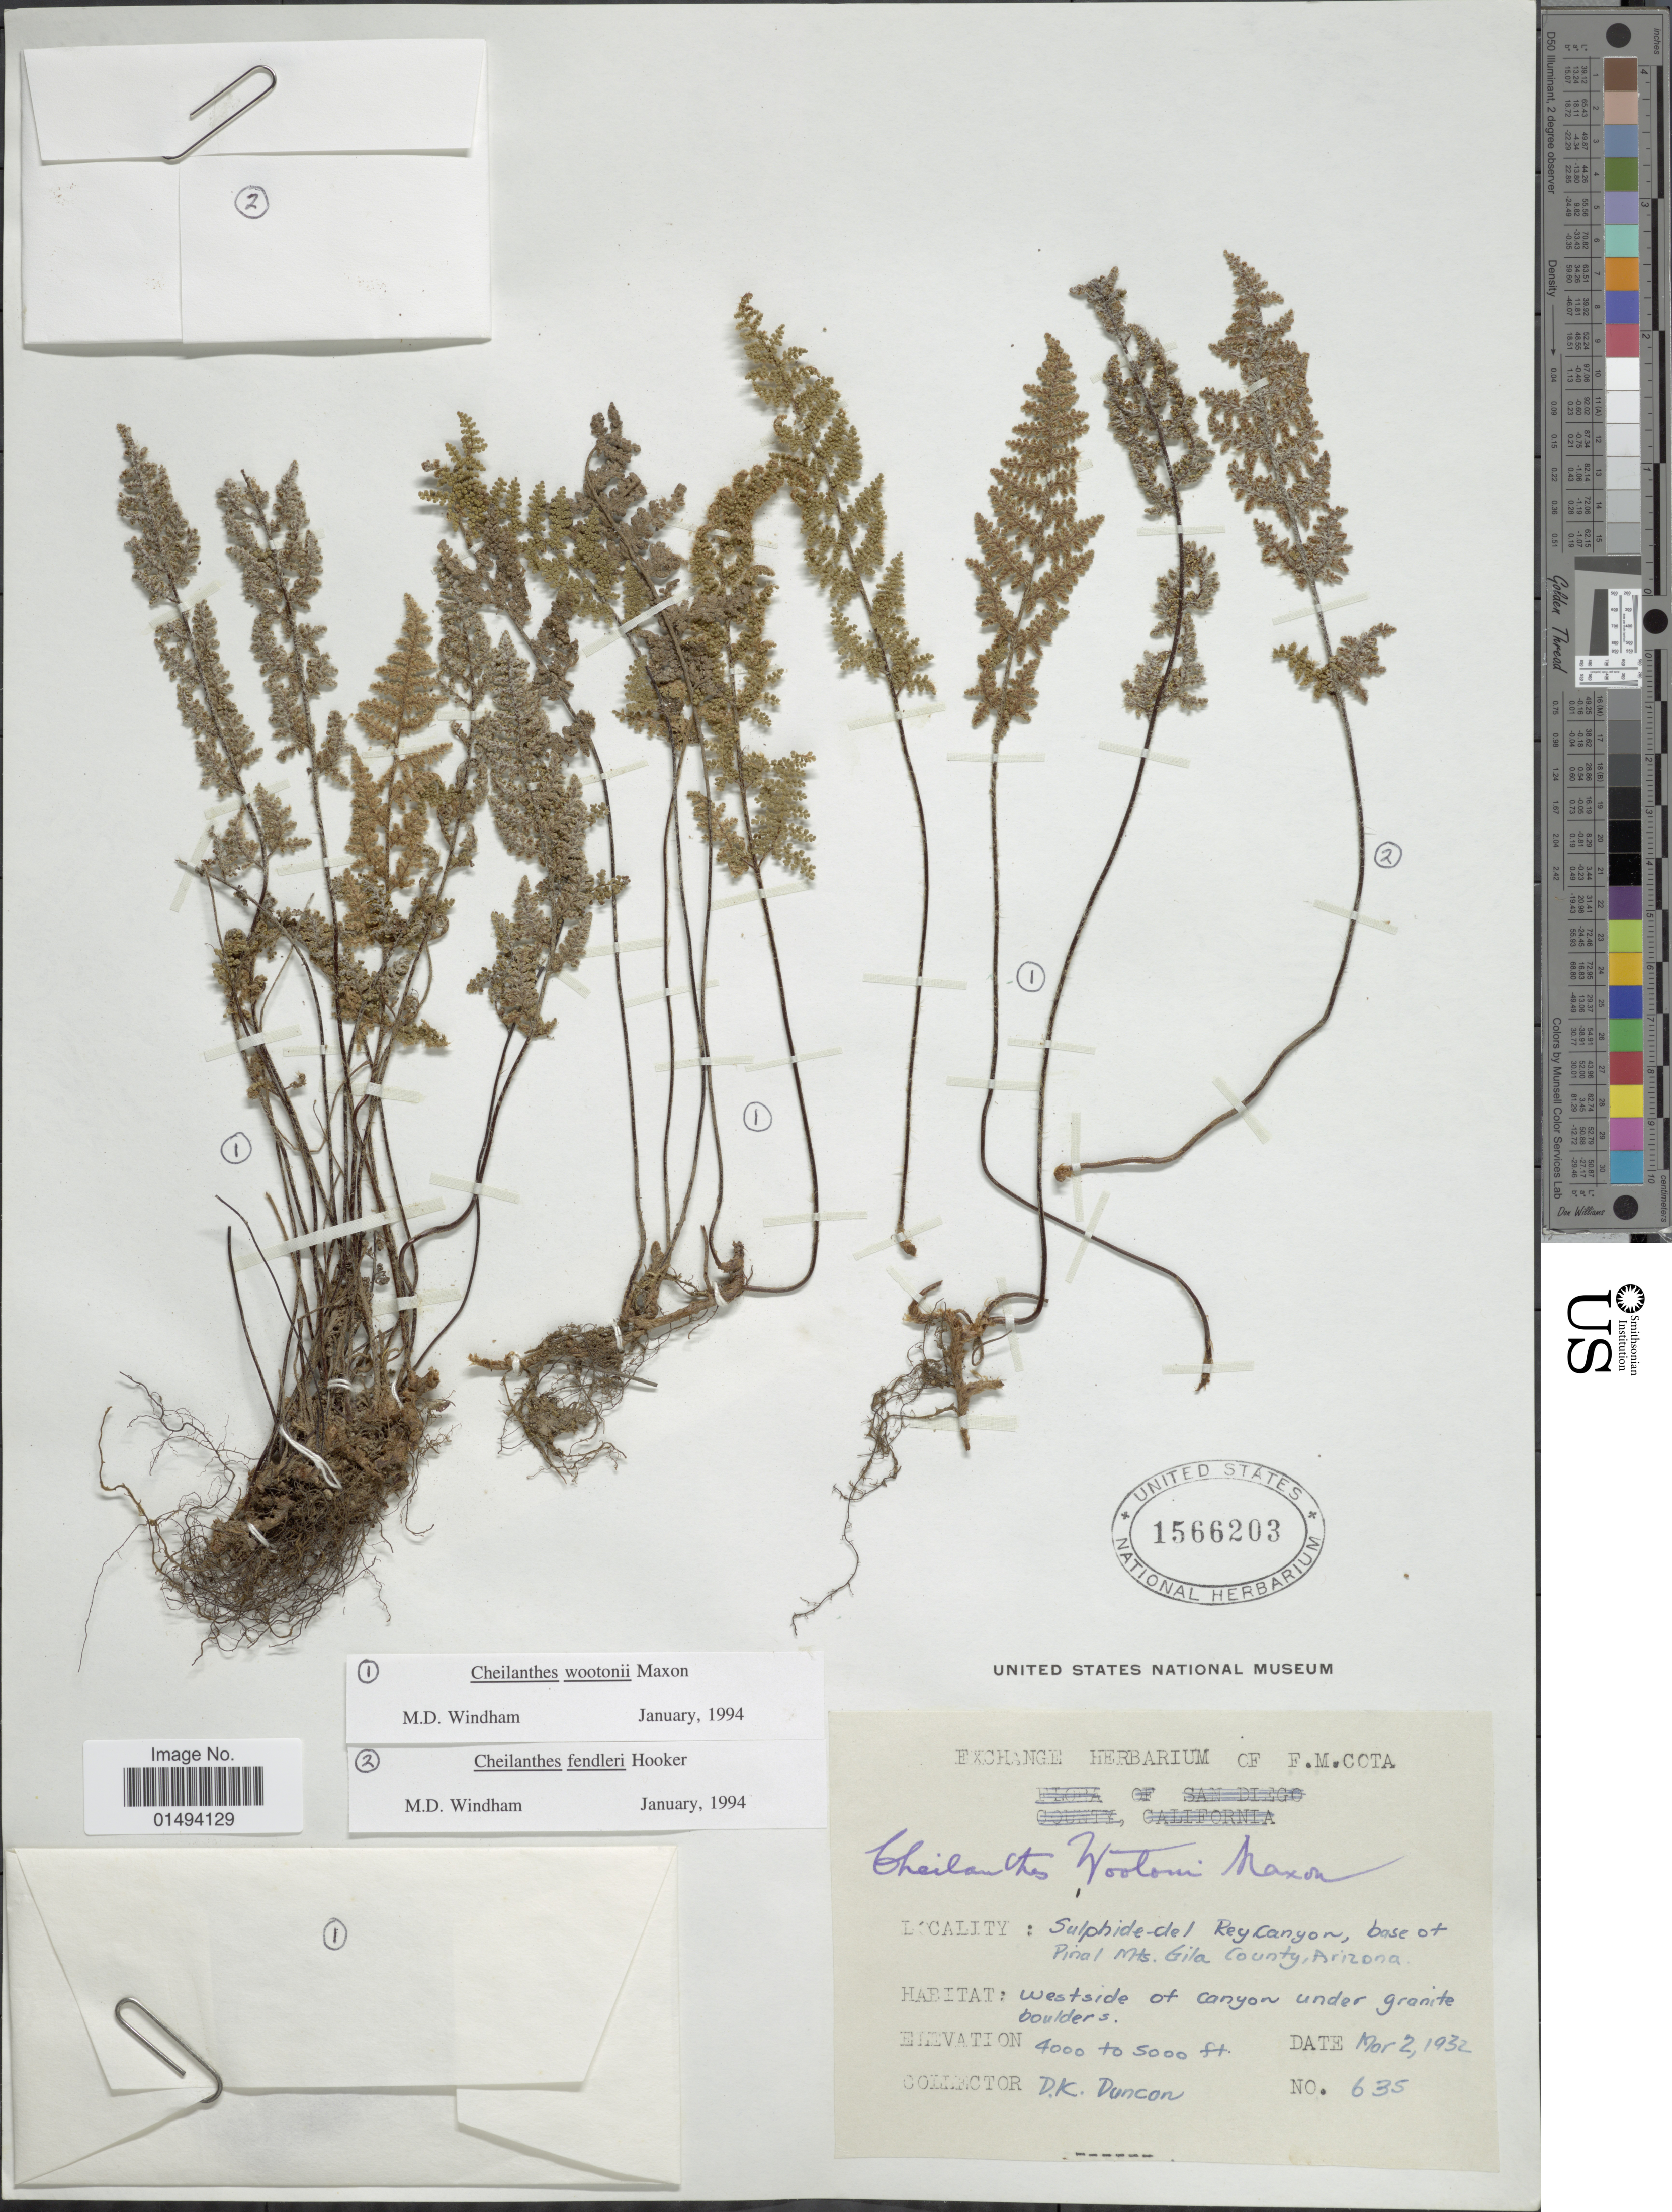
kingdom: Plantae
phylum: Tracheophyta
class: Polypodiopsida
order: Polypodiales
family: Pteridaceae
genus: Myriopteris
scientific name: Myriopteris wootonii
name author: (Maxon) Grusz & Windham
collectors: D. Duncan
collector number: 635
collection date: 1932-03-02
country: United States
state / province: Arizona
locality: Sulphide-del ReyCanyon, base of Pinal Mts. Gila County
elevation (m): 1219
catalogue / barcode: US 1566203